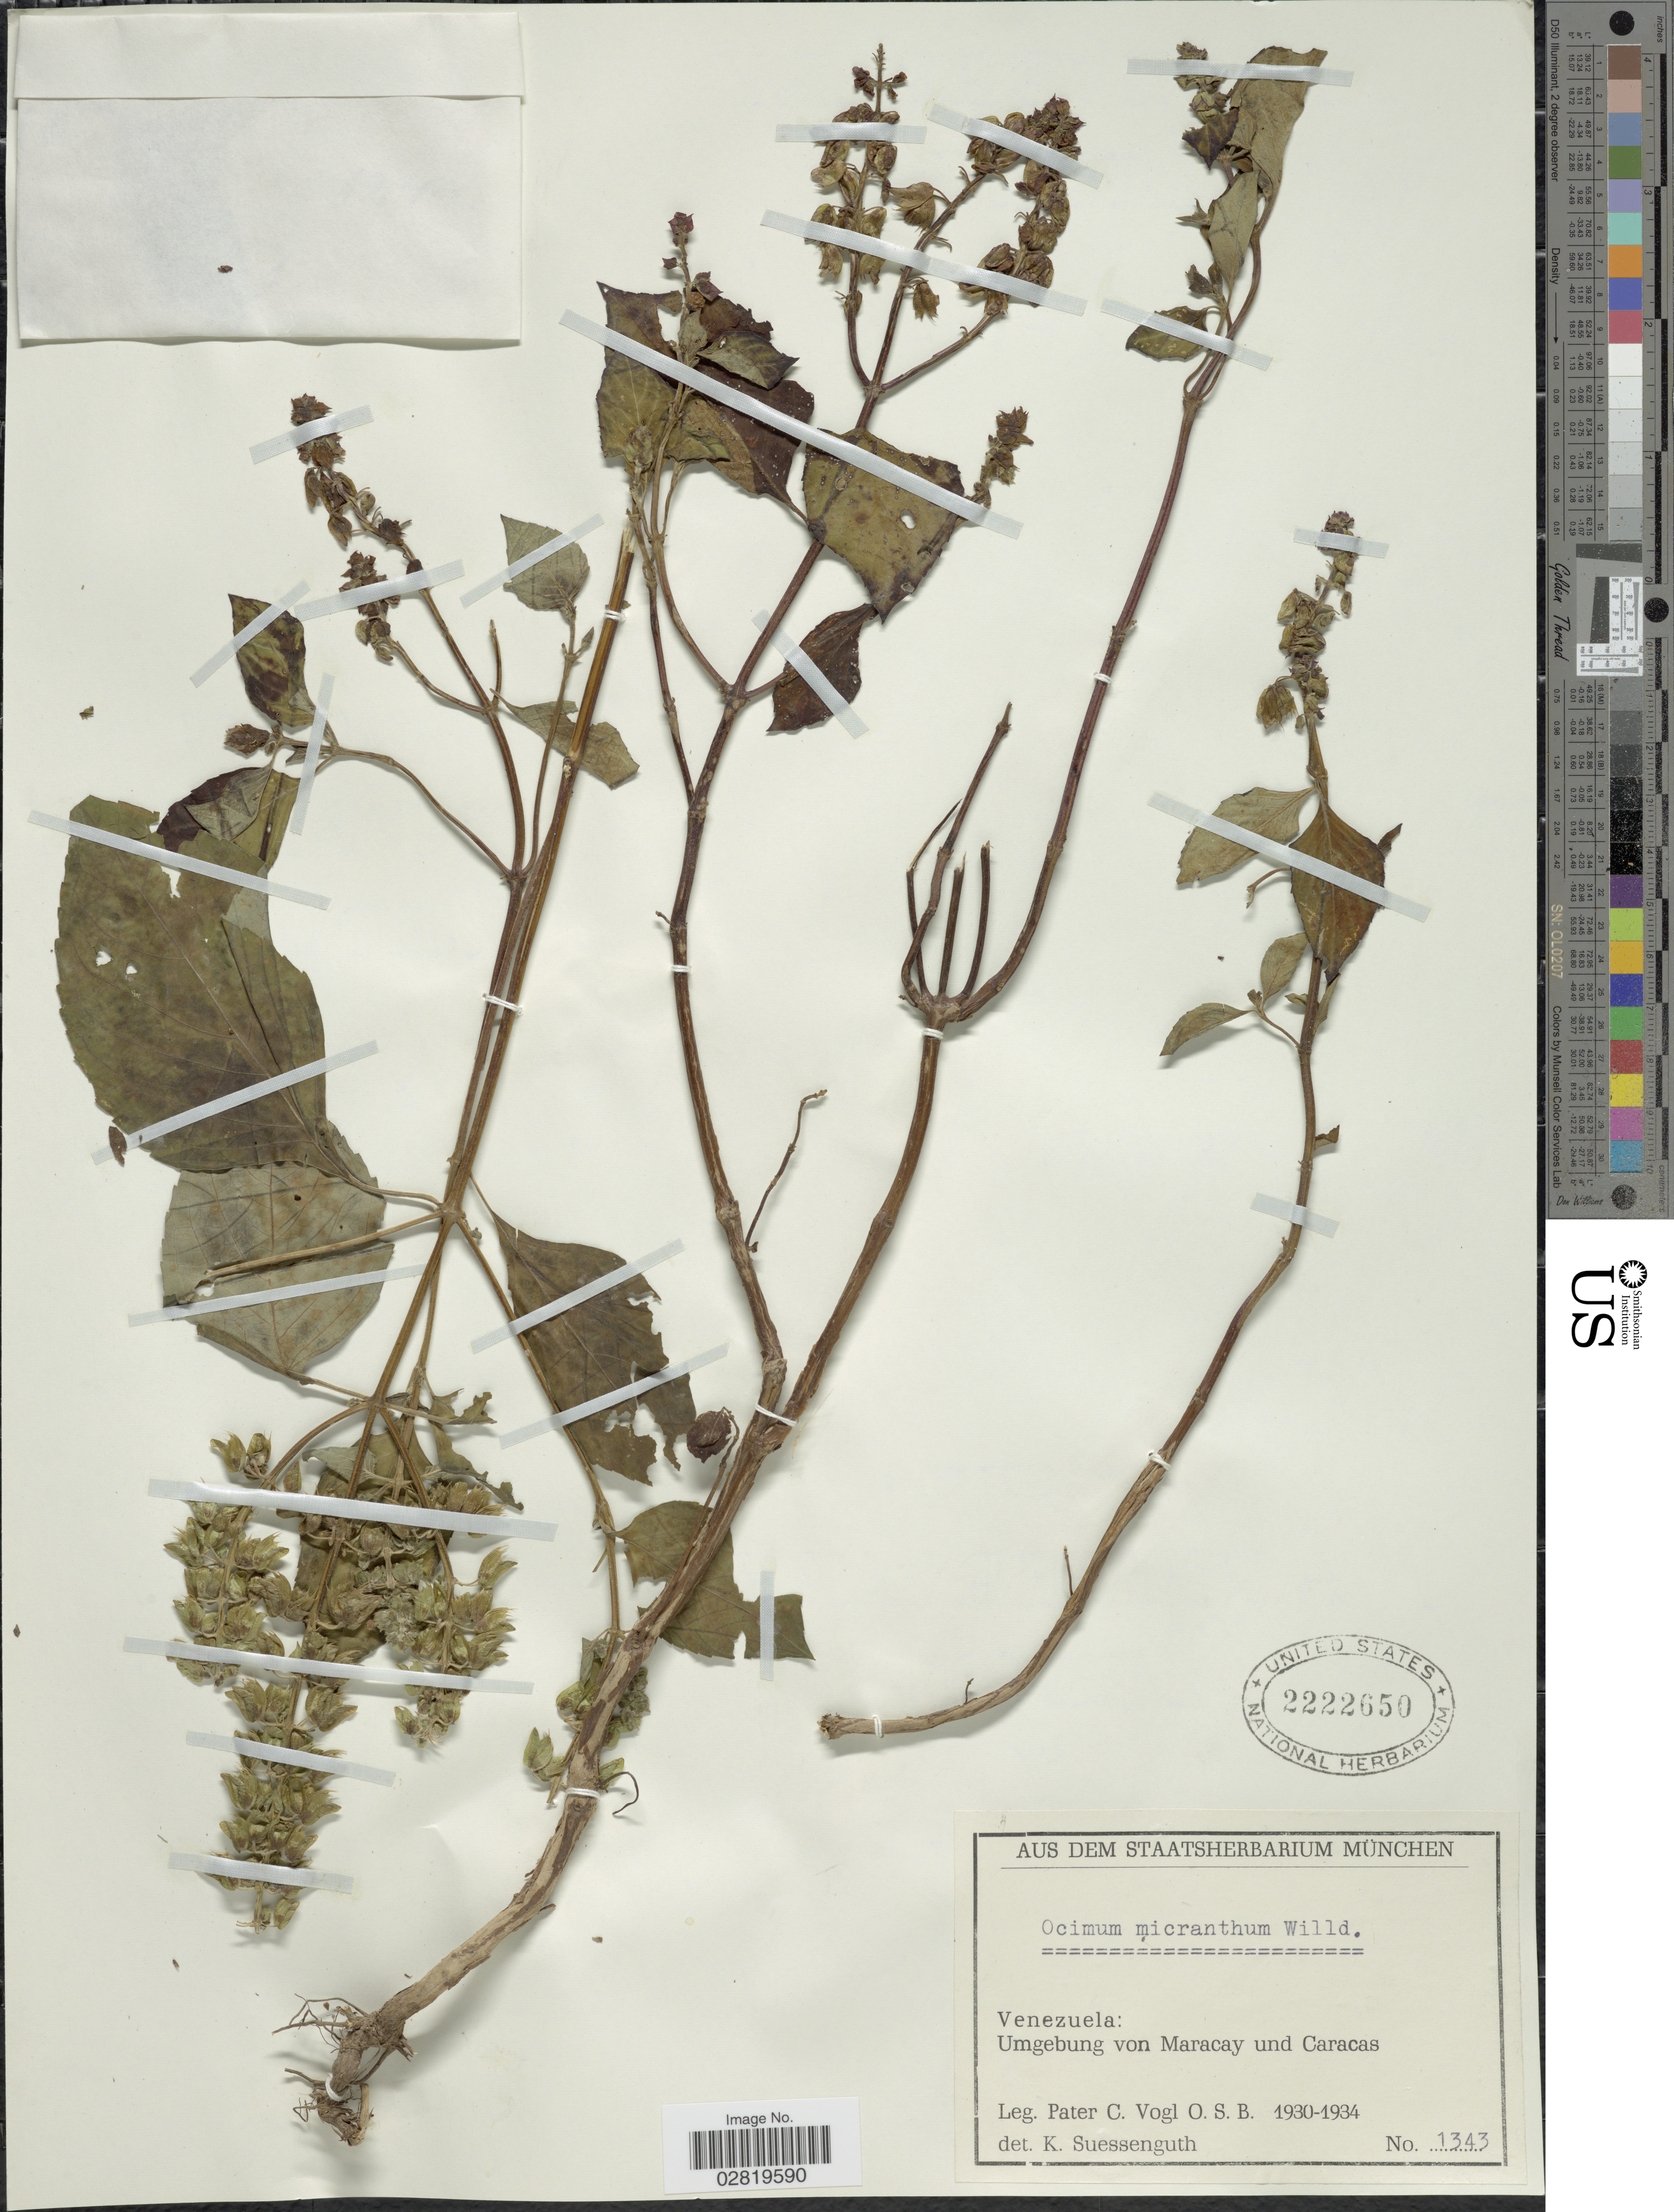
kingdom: Plantae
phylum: Tracheophyta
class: Magnoliopsida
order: Lamiales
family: Lamiaceae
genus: Ocimum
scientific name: Ocimum micranthum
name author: Willd.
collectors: P. Vogl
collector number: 1343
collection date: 1930/1934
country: Venezuela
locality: Umgebung von Maracay und Caracas.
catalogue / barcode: US 2222650